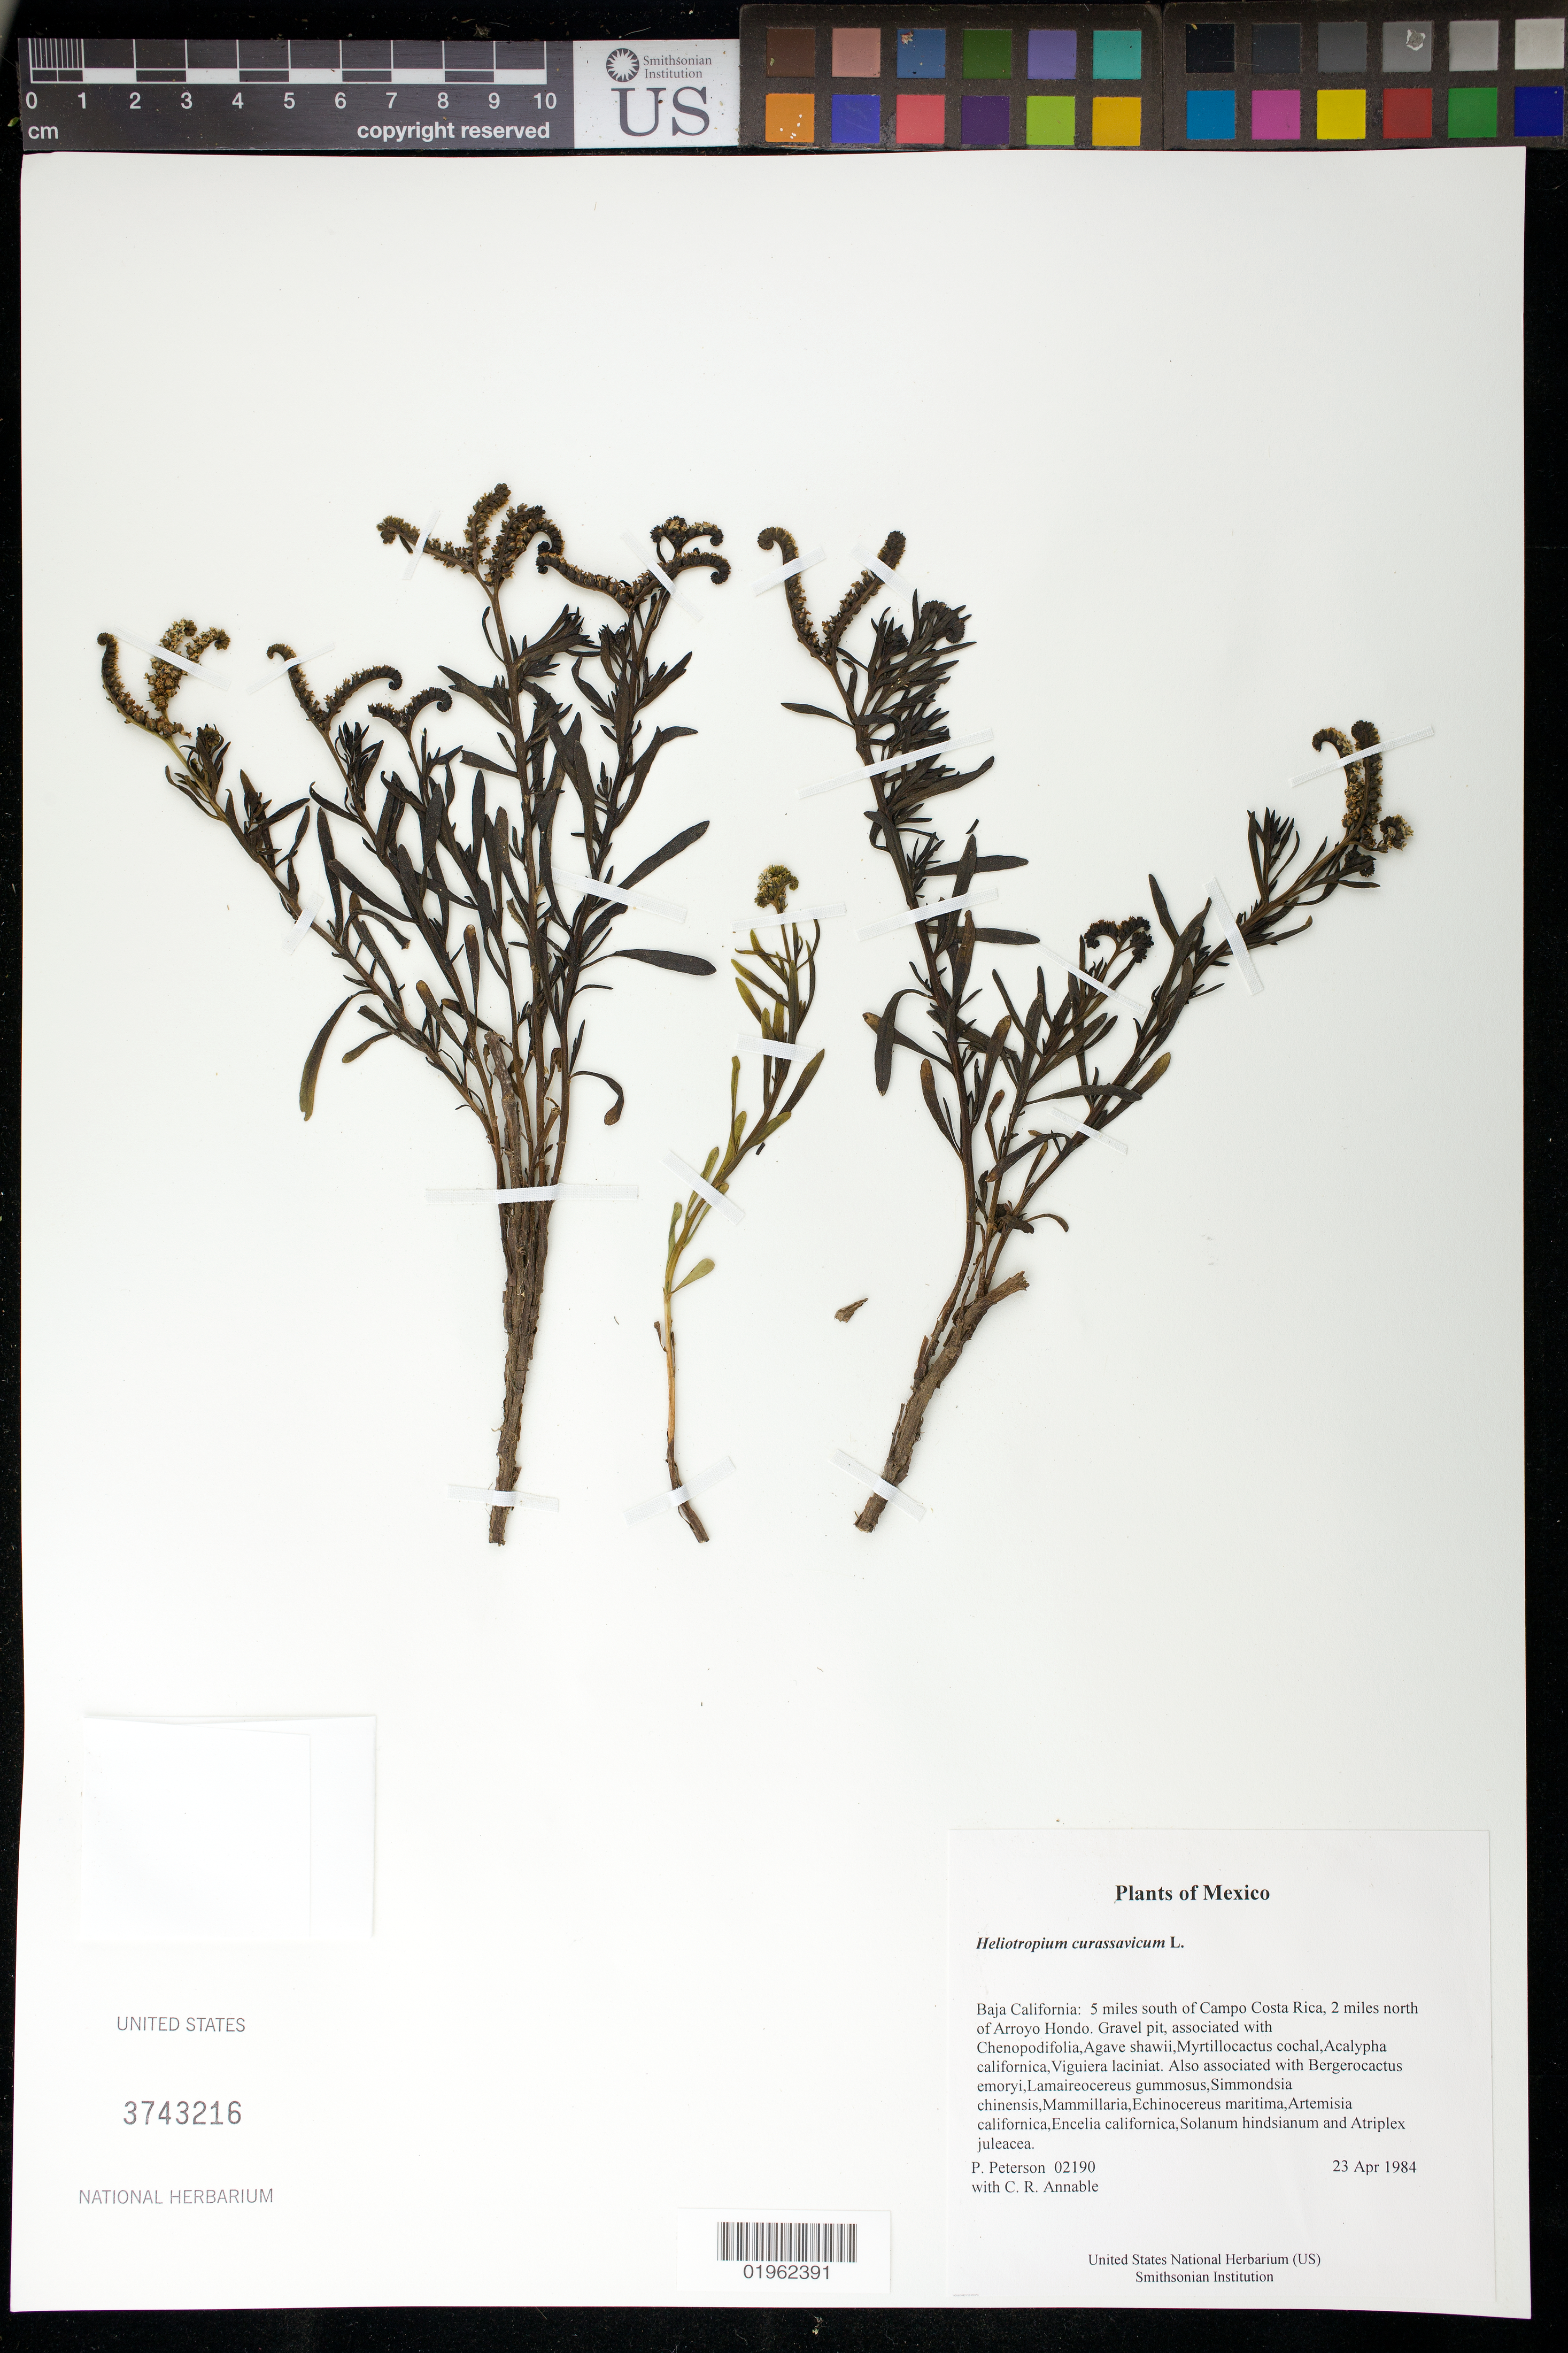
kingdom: Plantae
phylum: Tracheophyta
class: Magnoliopsida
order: Boraginales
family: Heliotropiaceae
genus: Heliotropium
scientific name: Heliotropium curassavicum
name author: L.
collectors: P. M. Peterson & C. R. Annable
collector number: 02190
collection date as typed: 23 Apr 1984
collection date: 1984-04-23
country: Mexico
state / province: Baja California Norte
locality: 5 miles south of Campo Costa Rica, 2 miles north of Arroyo Hondo.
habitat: Gravel pit, associated with Chenopodifolia,Agave shawii,Myrtillocactus cochal,Acalypha californica,Viguiera laciniat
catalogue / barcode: US 3743216